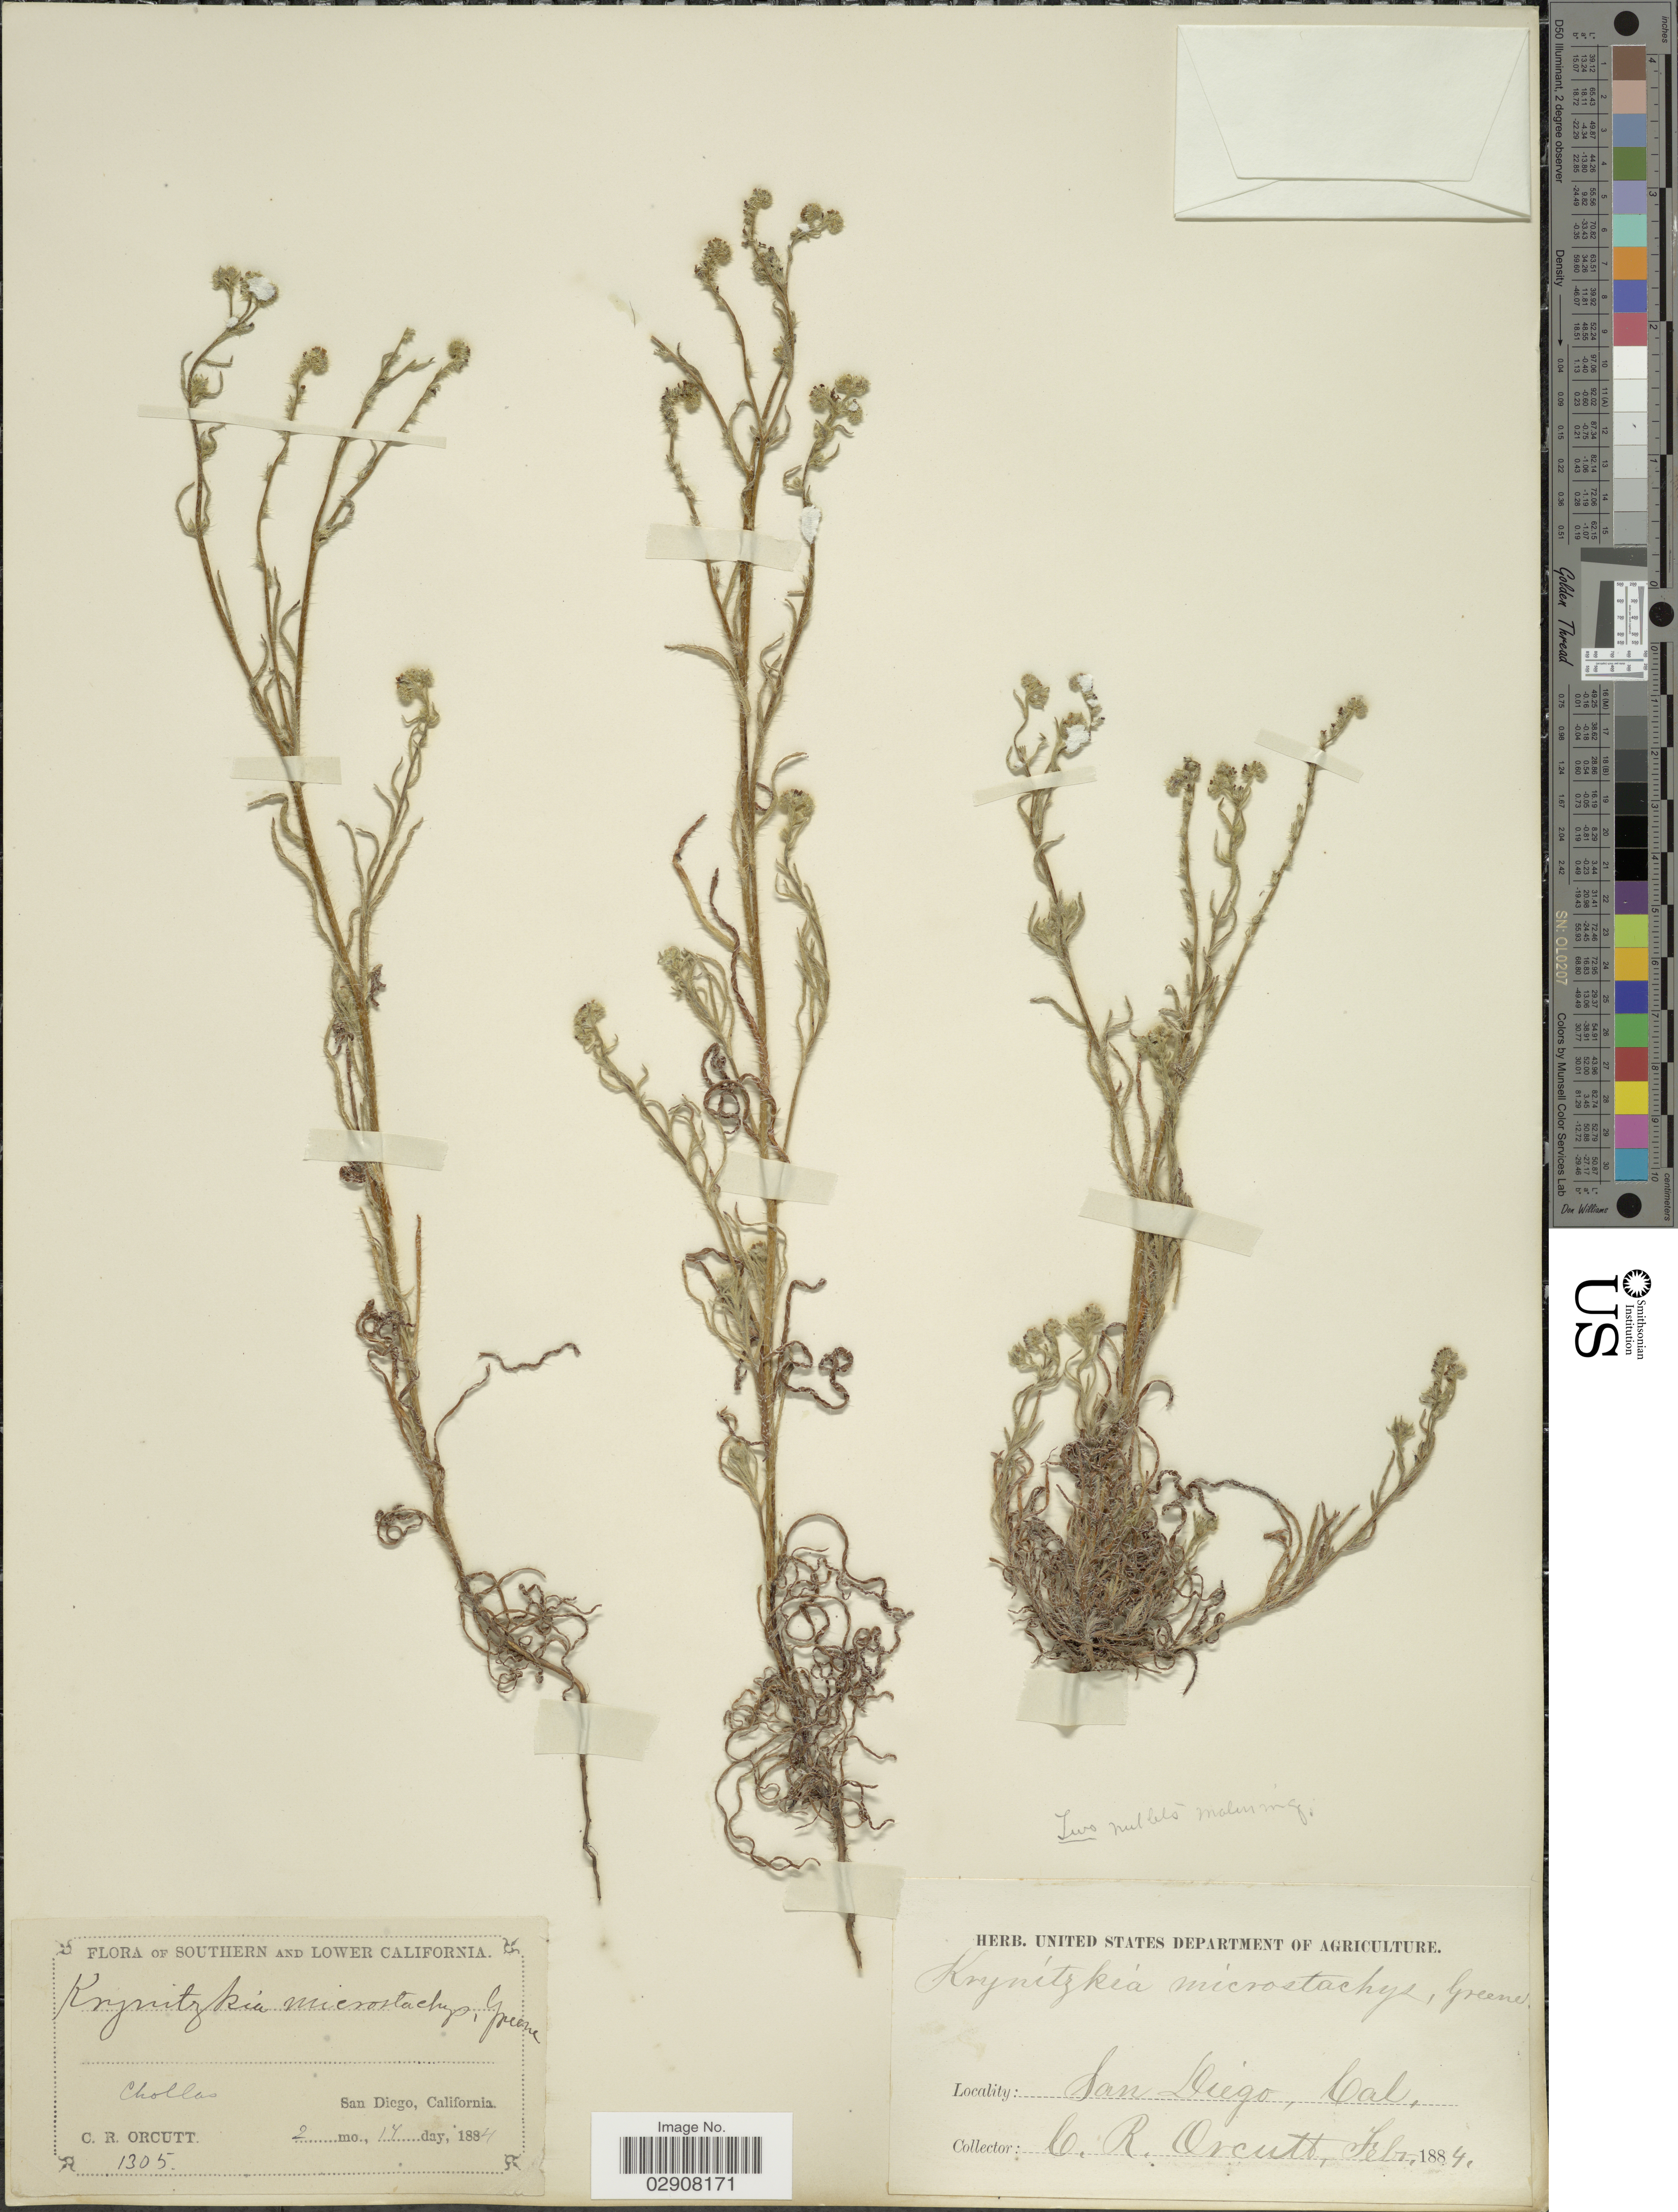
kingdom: Plantae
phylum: Tracheophyta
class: Magnoliopsida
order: Boraginales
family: Boraginaceae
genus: Cryptantha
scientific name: Cryptantha microstachys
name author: (Greene ex A. Gray) Greene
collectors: C. R. Orcutt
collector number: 1305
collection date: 1884-02-14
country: United States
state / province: California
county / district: San Diego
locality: Southern California and Lower California Chollas. San Diego.